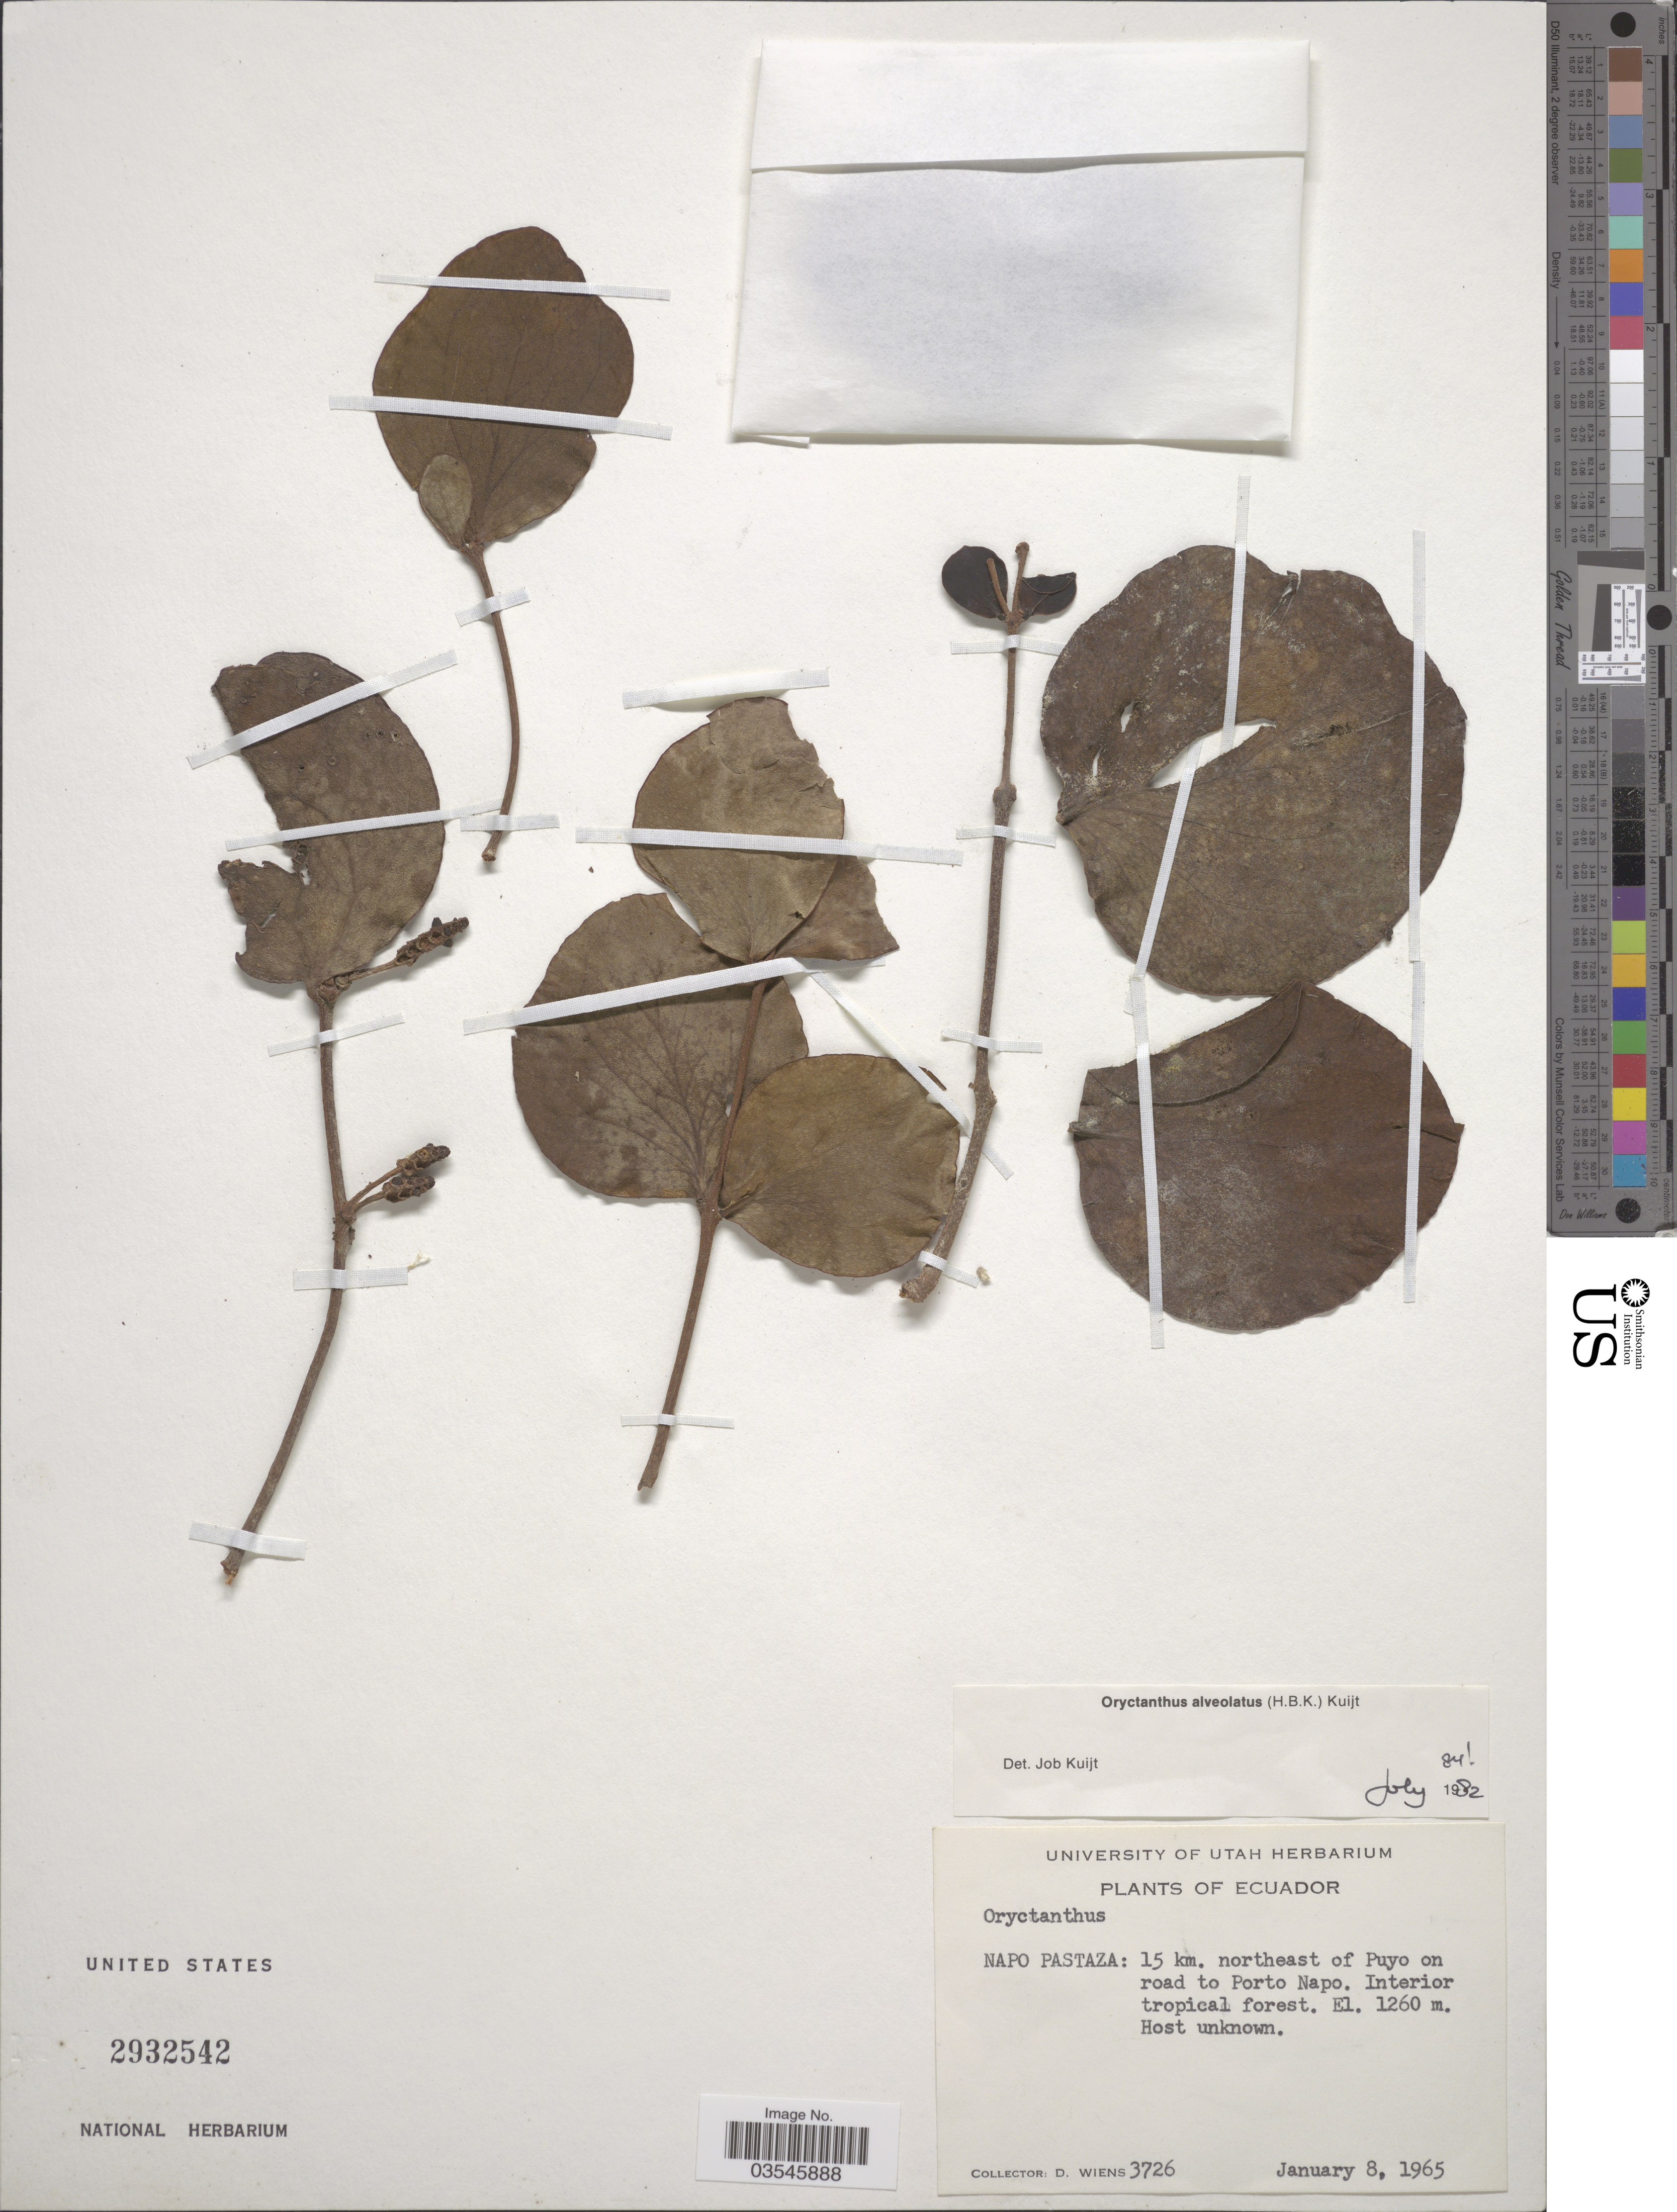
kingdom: Plantae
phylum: Tracheophyta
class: Magnoliopsida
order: Santalales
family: Loranthaceae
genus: Oryctanthus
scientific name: Oryctanthus alveolatus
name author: (Kunth) Kuijt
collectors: D. Wiens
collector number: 3726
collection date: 1965-01-08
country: Ecuador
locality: Napo Pastaza: 15 km. northeast of Puyo on road to Porto Napo. Interior tropical forest.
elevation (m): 1260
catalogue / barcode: US 2932542